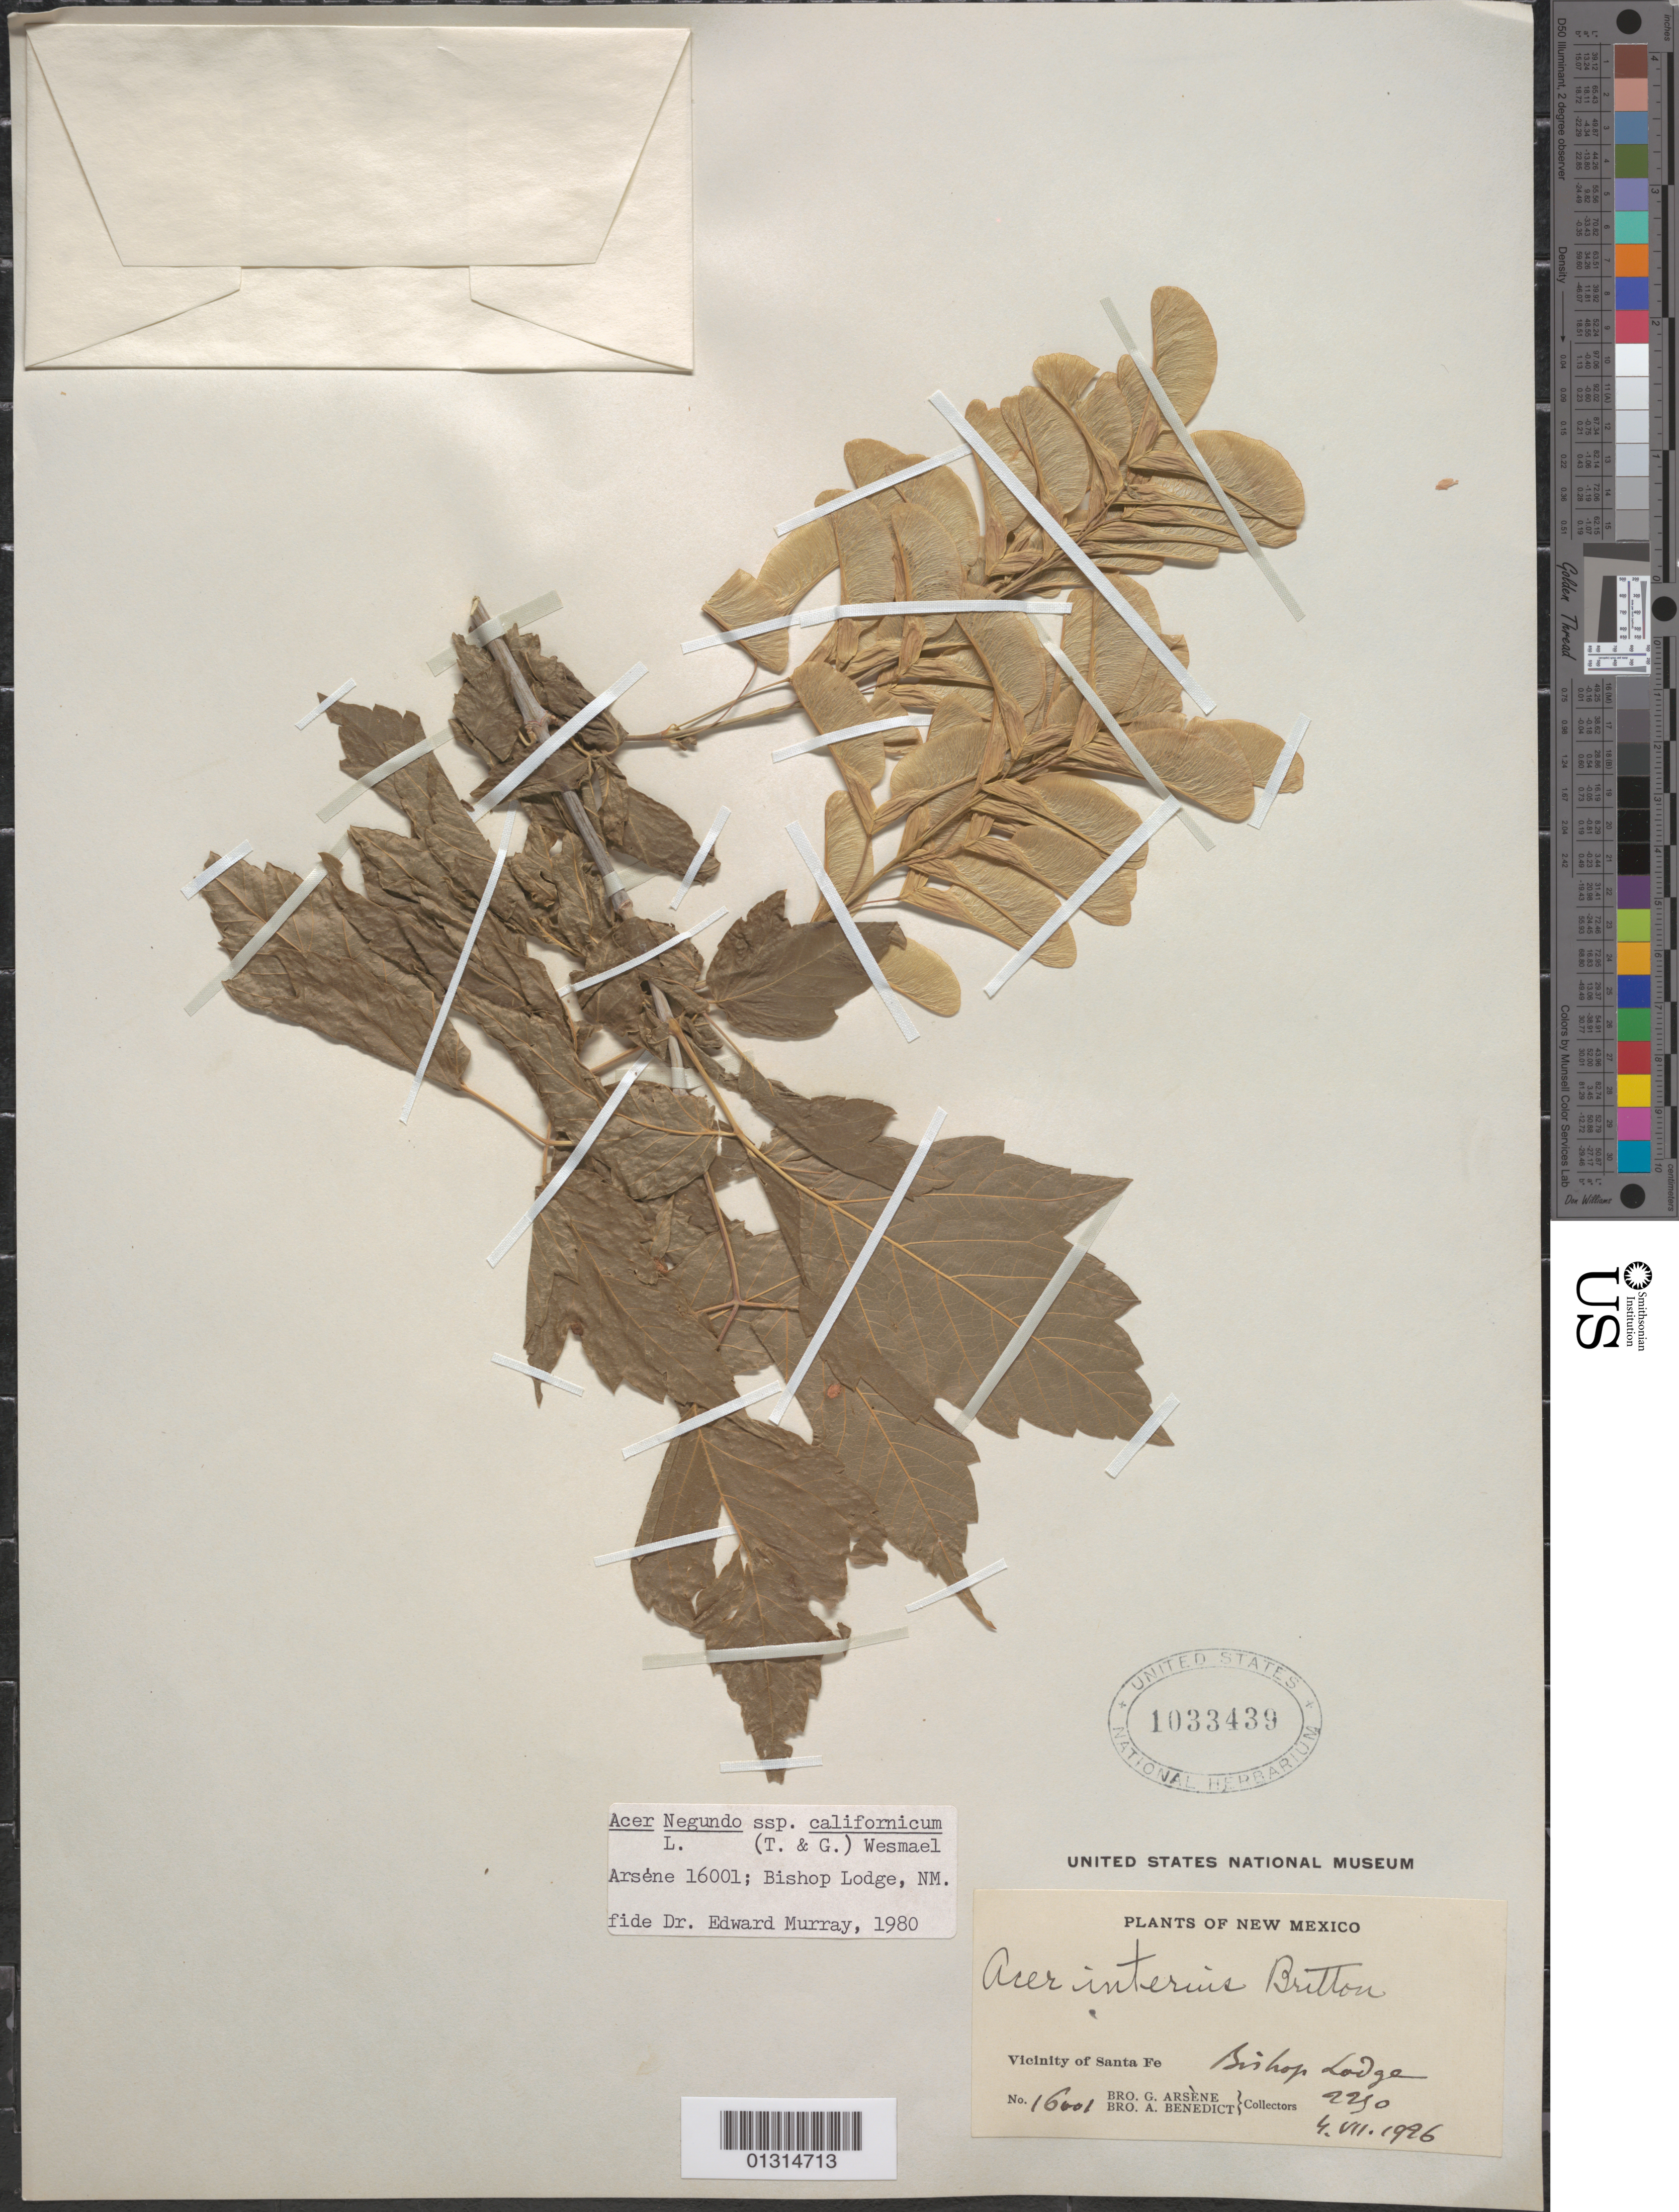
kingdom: Plantae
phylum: Tracheophyta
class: Magnoliopsida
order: Sapindales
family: Sapindaceae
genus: Acer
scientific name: Acer negundo subsp. californicum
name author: (Torr. & A. Gray) Wesm.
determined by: Murray, Edward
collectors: Bro. G. Arsène & Bro. A. Benedict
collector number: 16001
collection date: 1996-07-04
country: United States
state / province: New Mexico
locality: Santa Fe vicinity, Bishop Lodge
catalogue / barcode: US 1033439